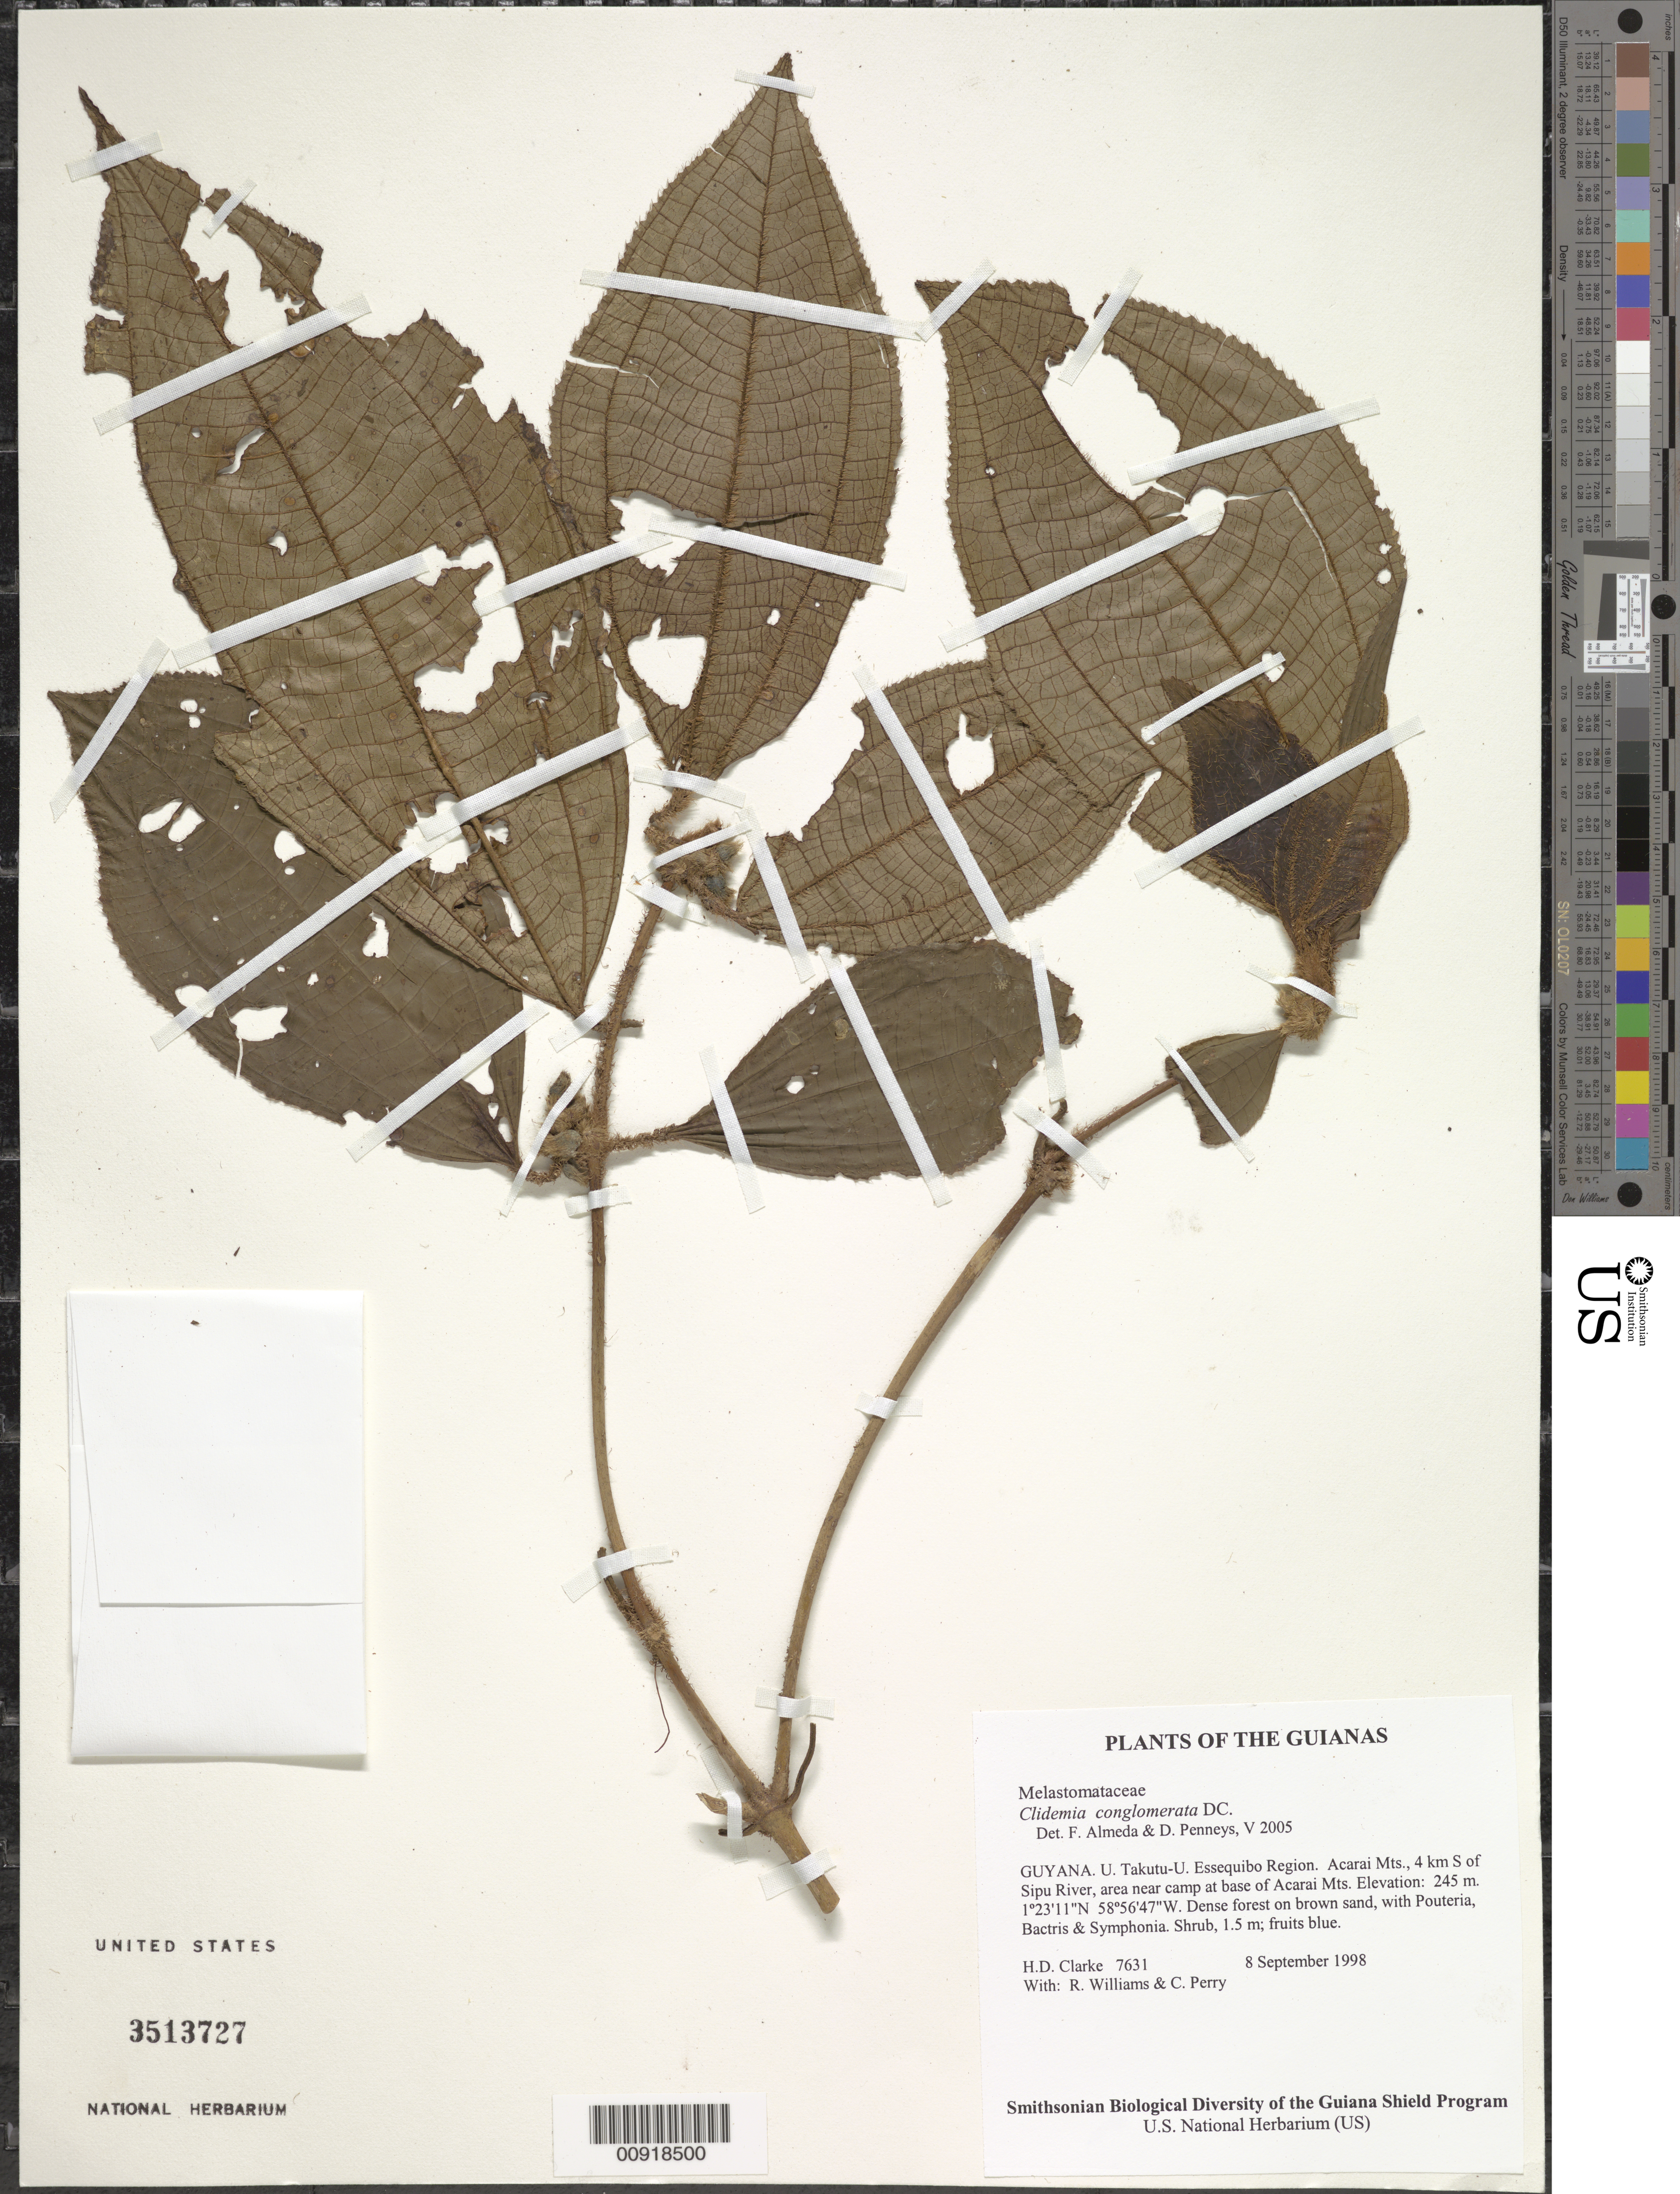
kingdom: Plantae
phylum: Tracheophyta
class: Magnoliopsida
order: Myrtales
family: Melastomataceae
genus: Clidemia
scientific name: Clidemia conglomerata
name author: DC.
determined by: Almeda, F.; Penneys, D. S.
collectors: H. D. Clarke, R. Williams & C. Perry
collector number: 7631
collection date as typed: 8 September 1998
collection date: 1998-09-08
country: Guyana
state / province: U. Takutu-U. Essequibo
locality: Acarai Mts., 4 km S of Sipu River, area near camp at base of Acarai Mts.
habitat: Dense forest on brown sand, with Pouteria, Bactris & Symphonia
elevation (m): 245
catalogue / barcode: US 3513727